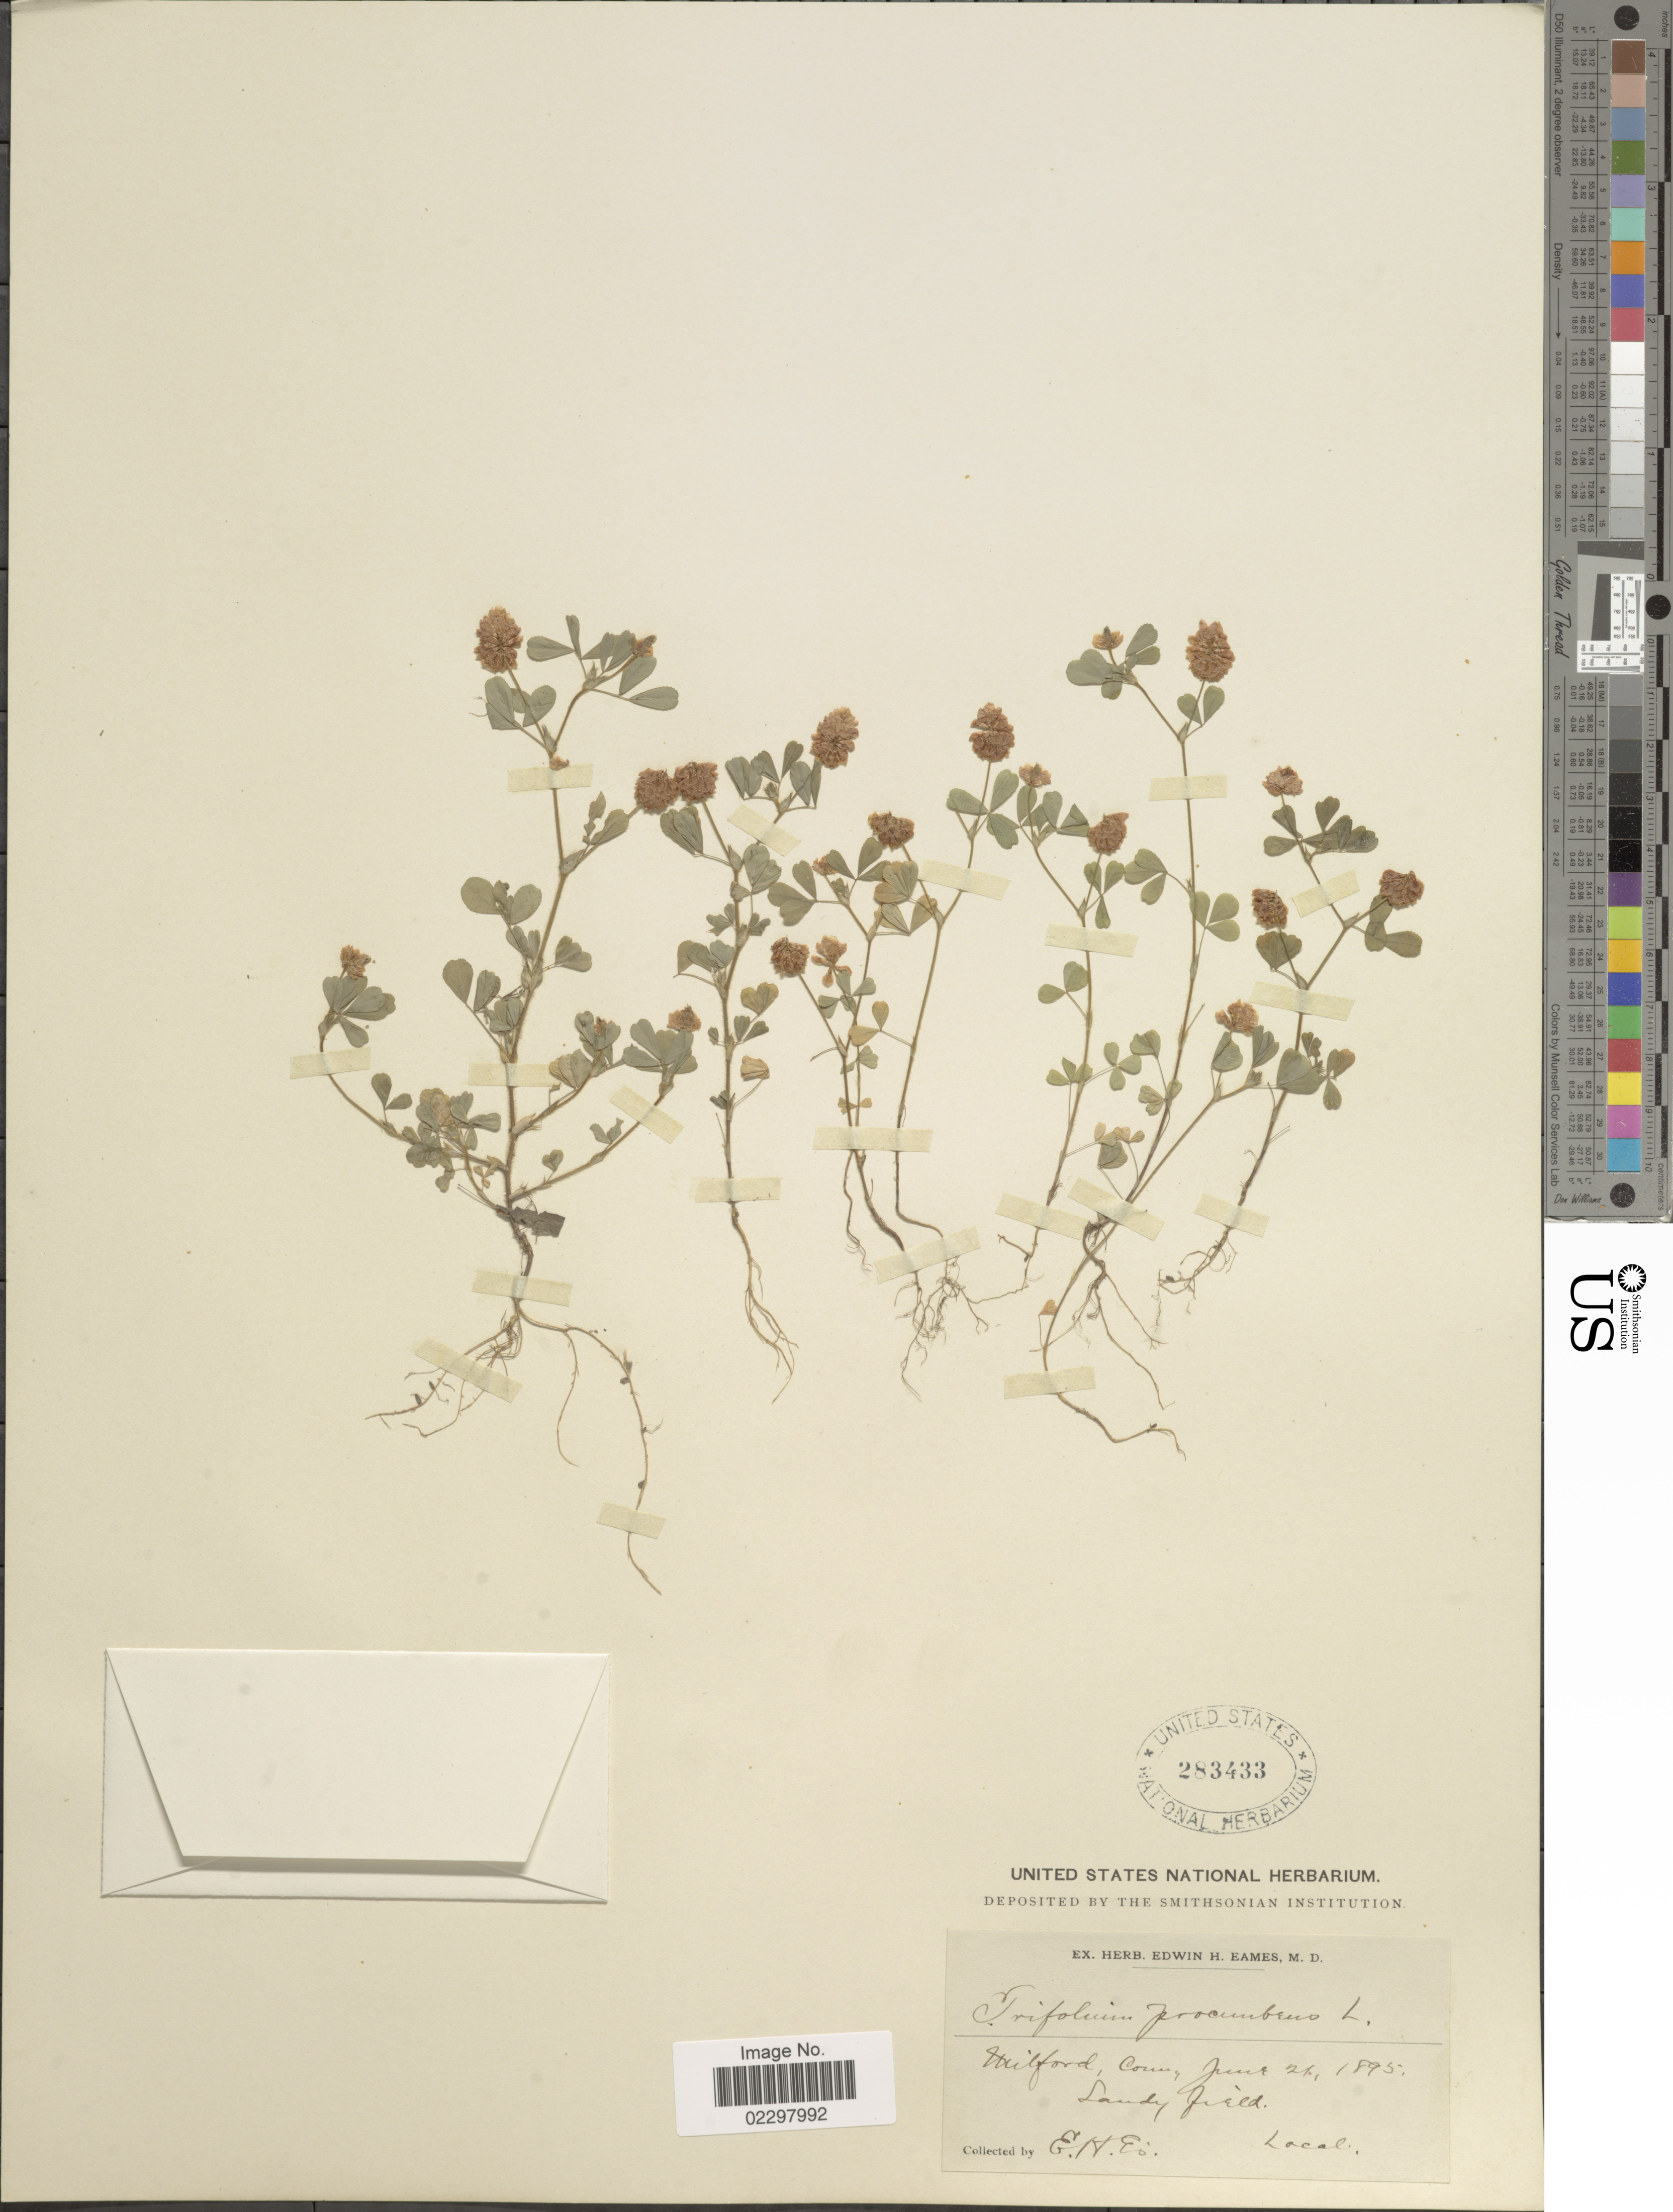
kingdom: Plantae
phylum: Tracheophyta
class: Magnoliopsida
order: Fabales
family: Fabaceae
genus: Trifolium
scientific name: Trifolium procumbens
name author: L.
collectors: E. H. Eames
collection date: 1895-06-26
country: United States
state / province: Connecticut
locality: Milford, Sandy field.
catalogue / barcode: US 283433